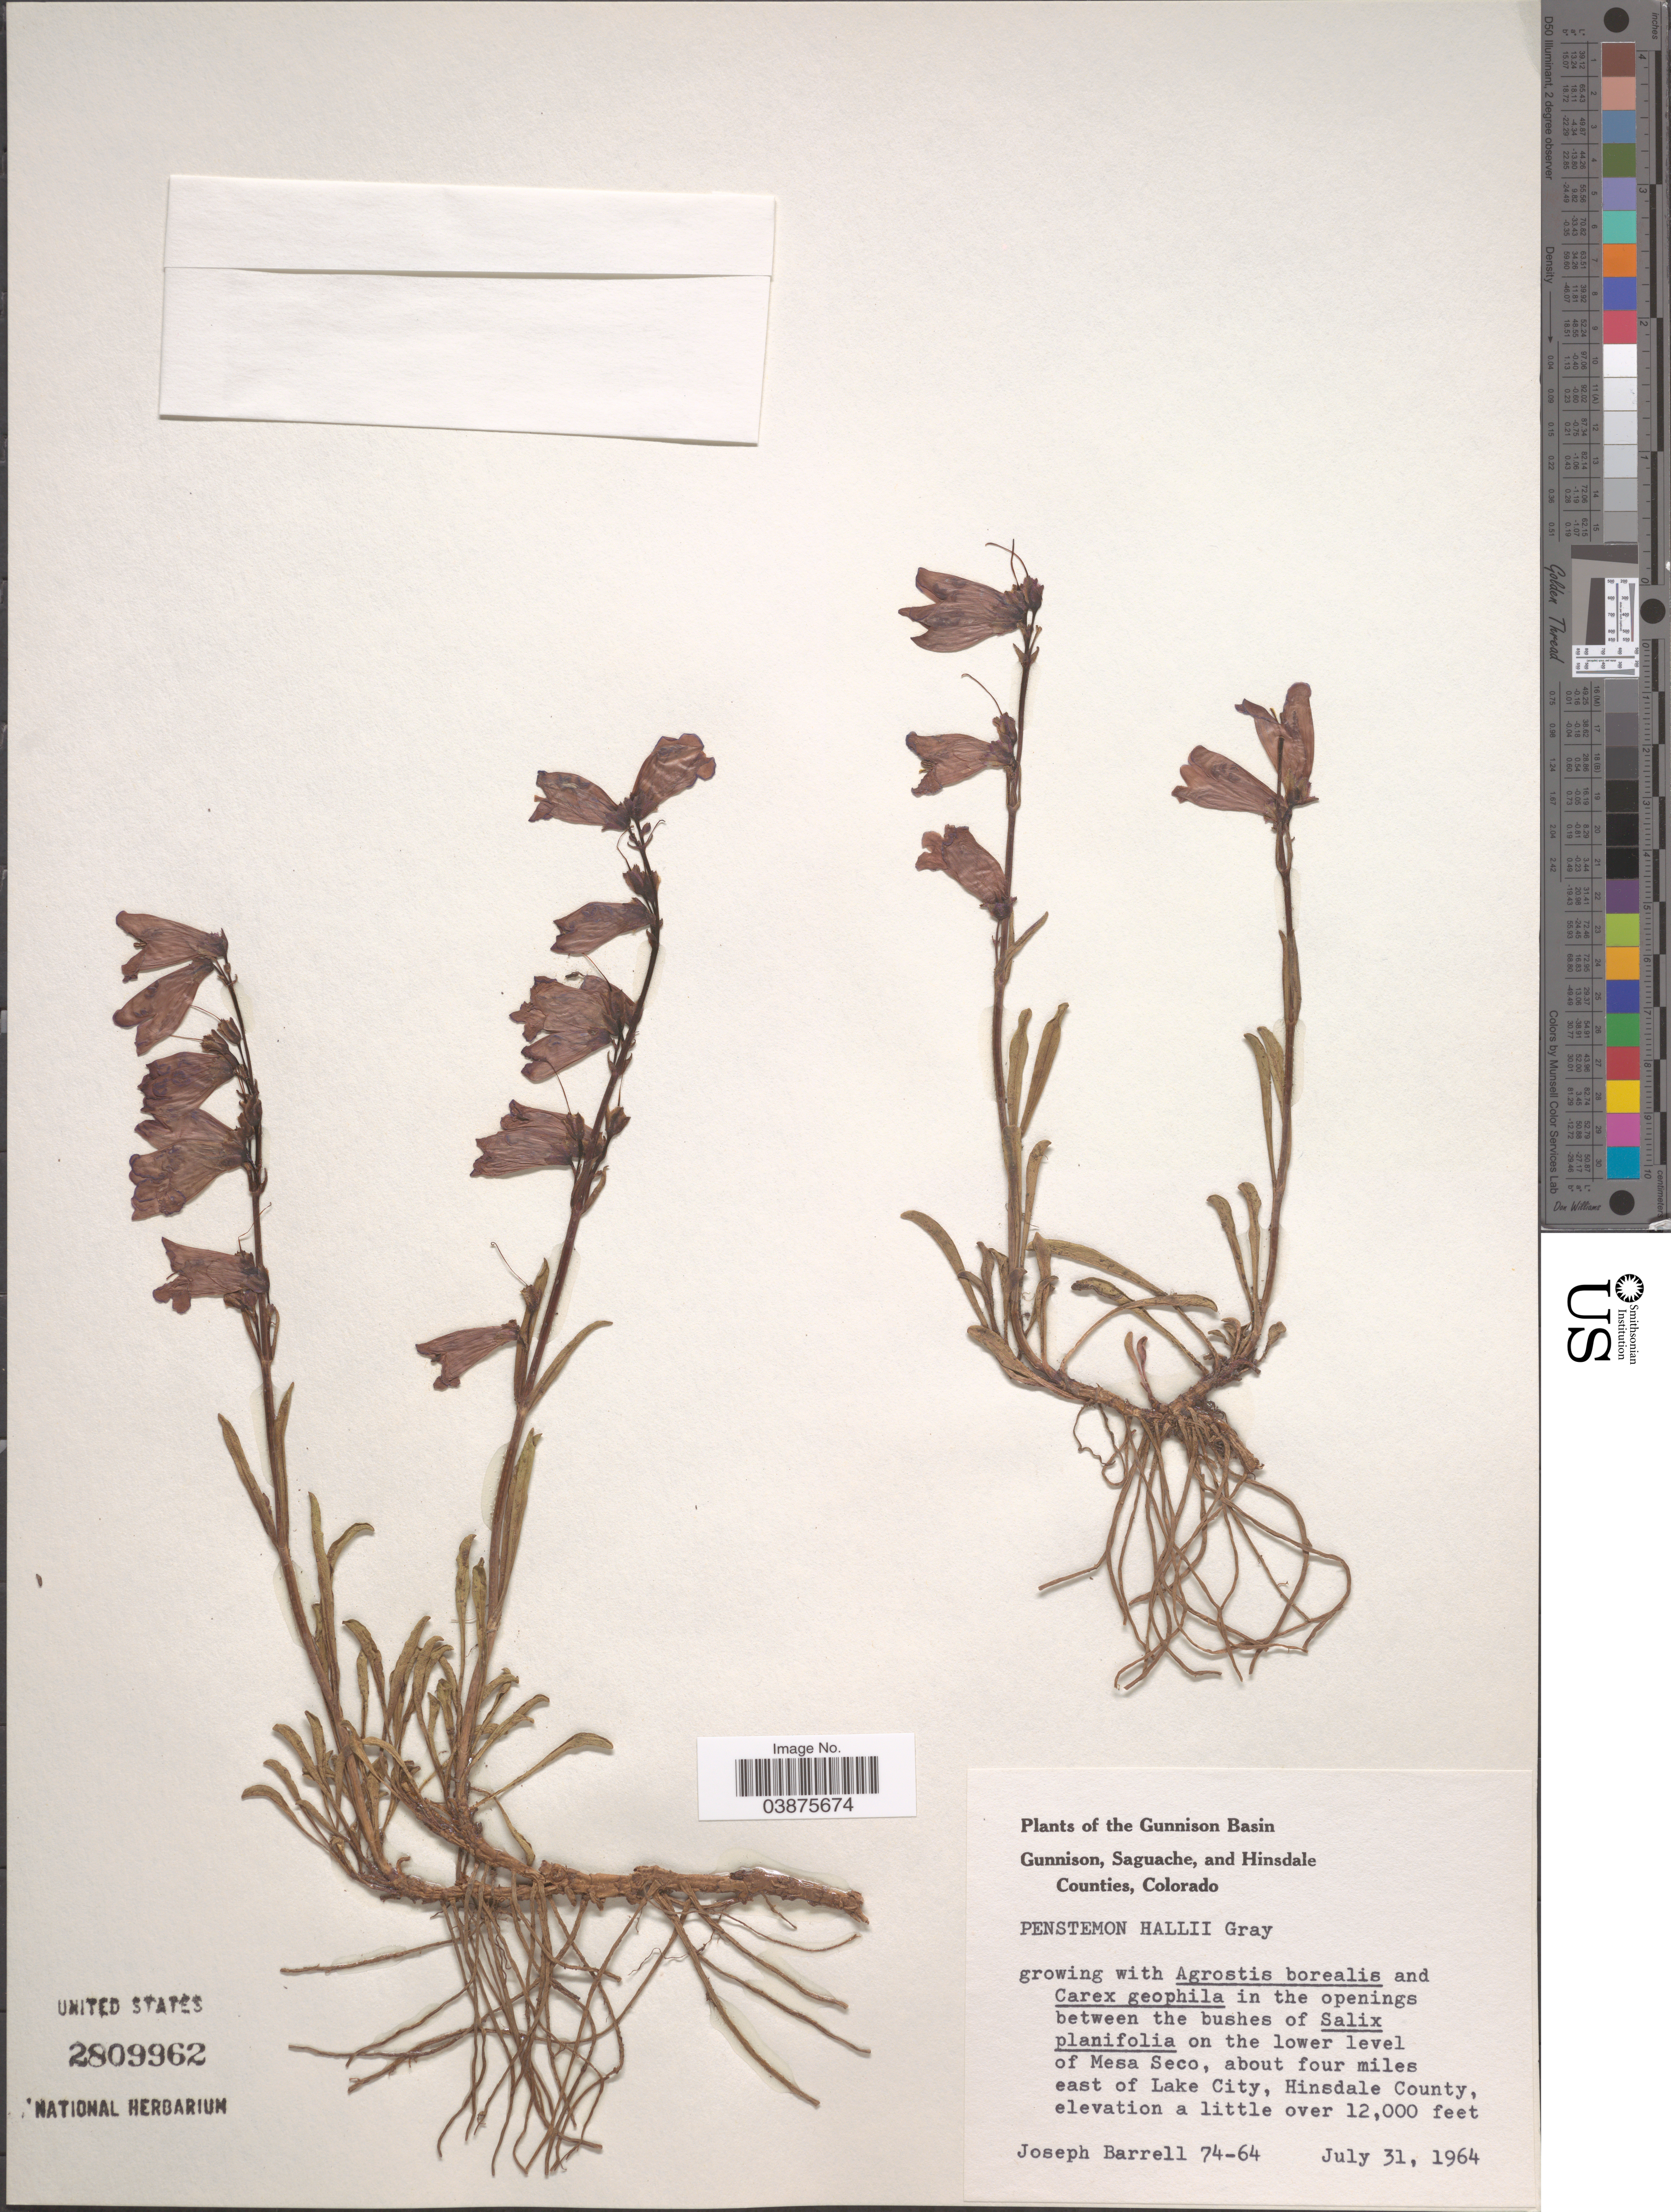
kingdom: Plantae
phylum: Tracheophyta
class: Magnoliopsida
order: Lamiales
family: Plantaginaceae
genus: Penstemon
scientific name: Penstemon hallii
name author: A. Gray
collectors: J. Barrell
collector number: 74-64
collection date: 1964-07-31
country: United States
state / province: Colorado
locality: Gunnison Basin. About four miles east of Lake City, Hinsdale County.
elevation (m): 3658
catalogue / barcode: US 2809962